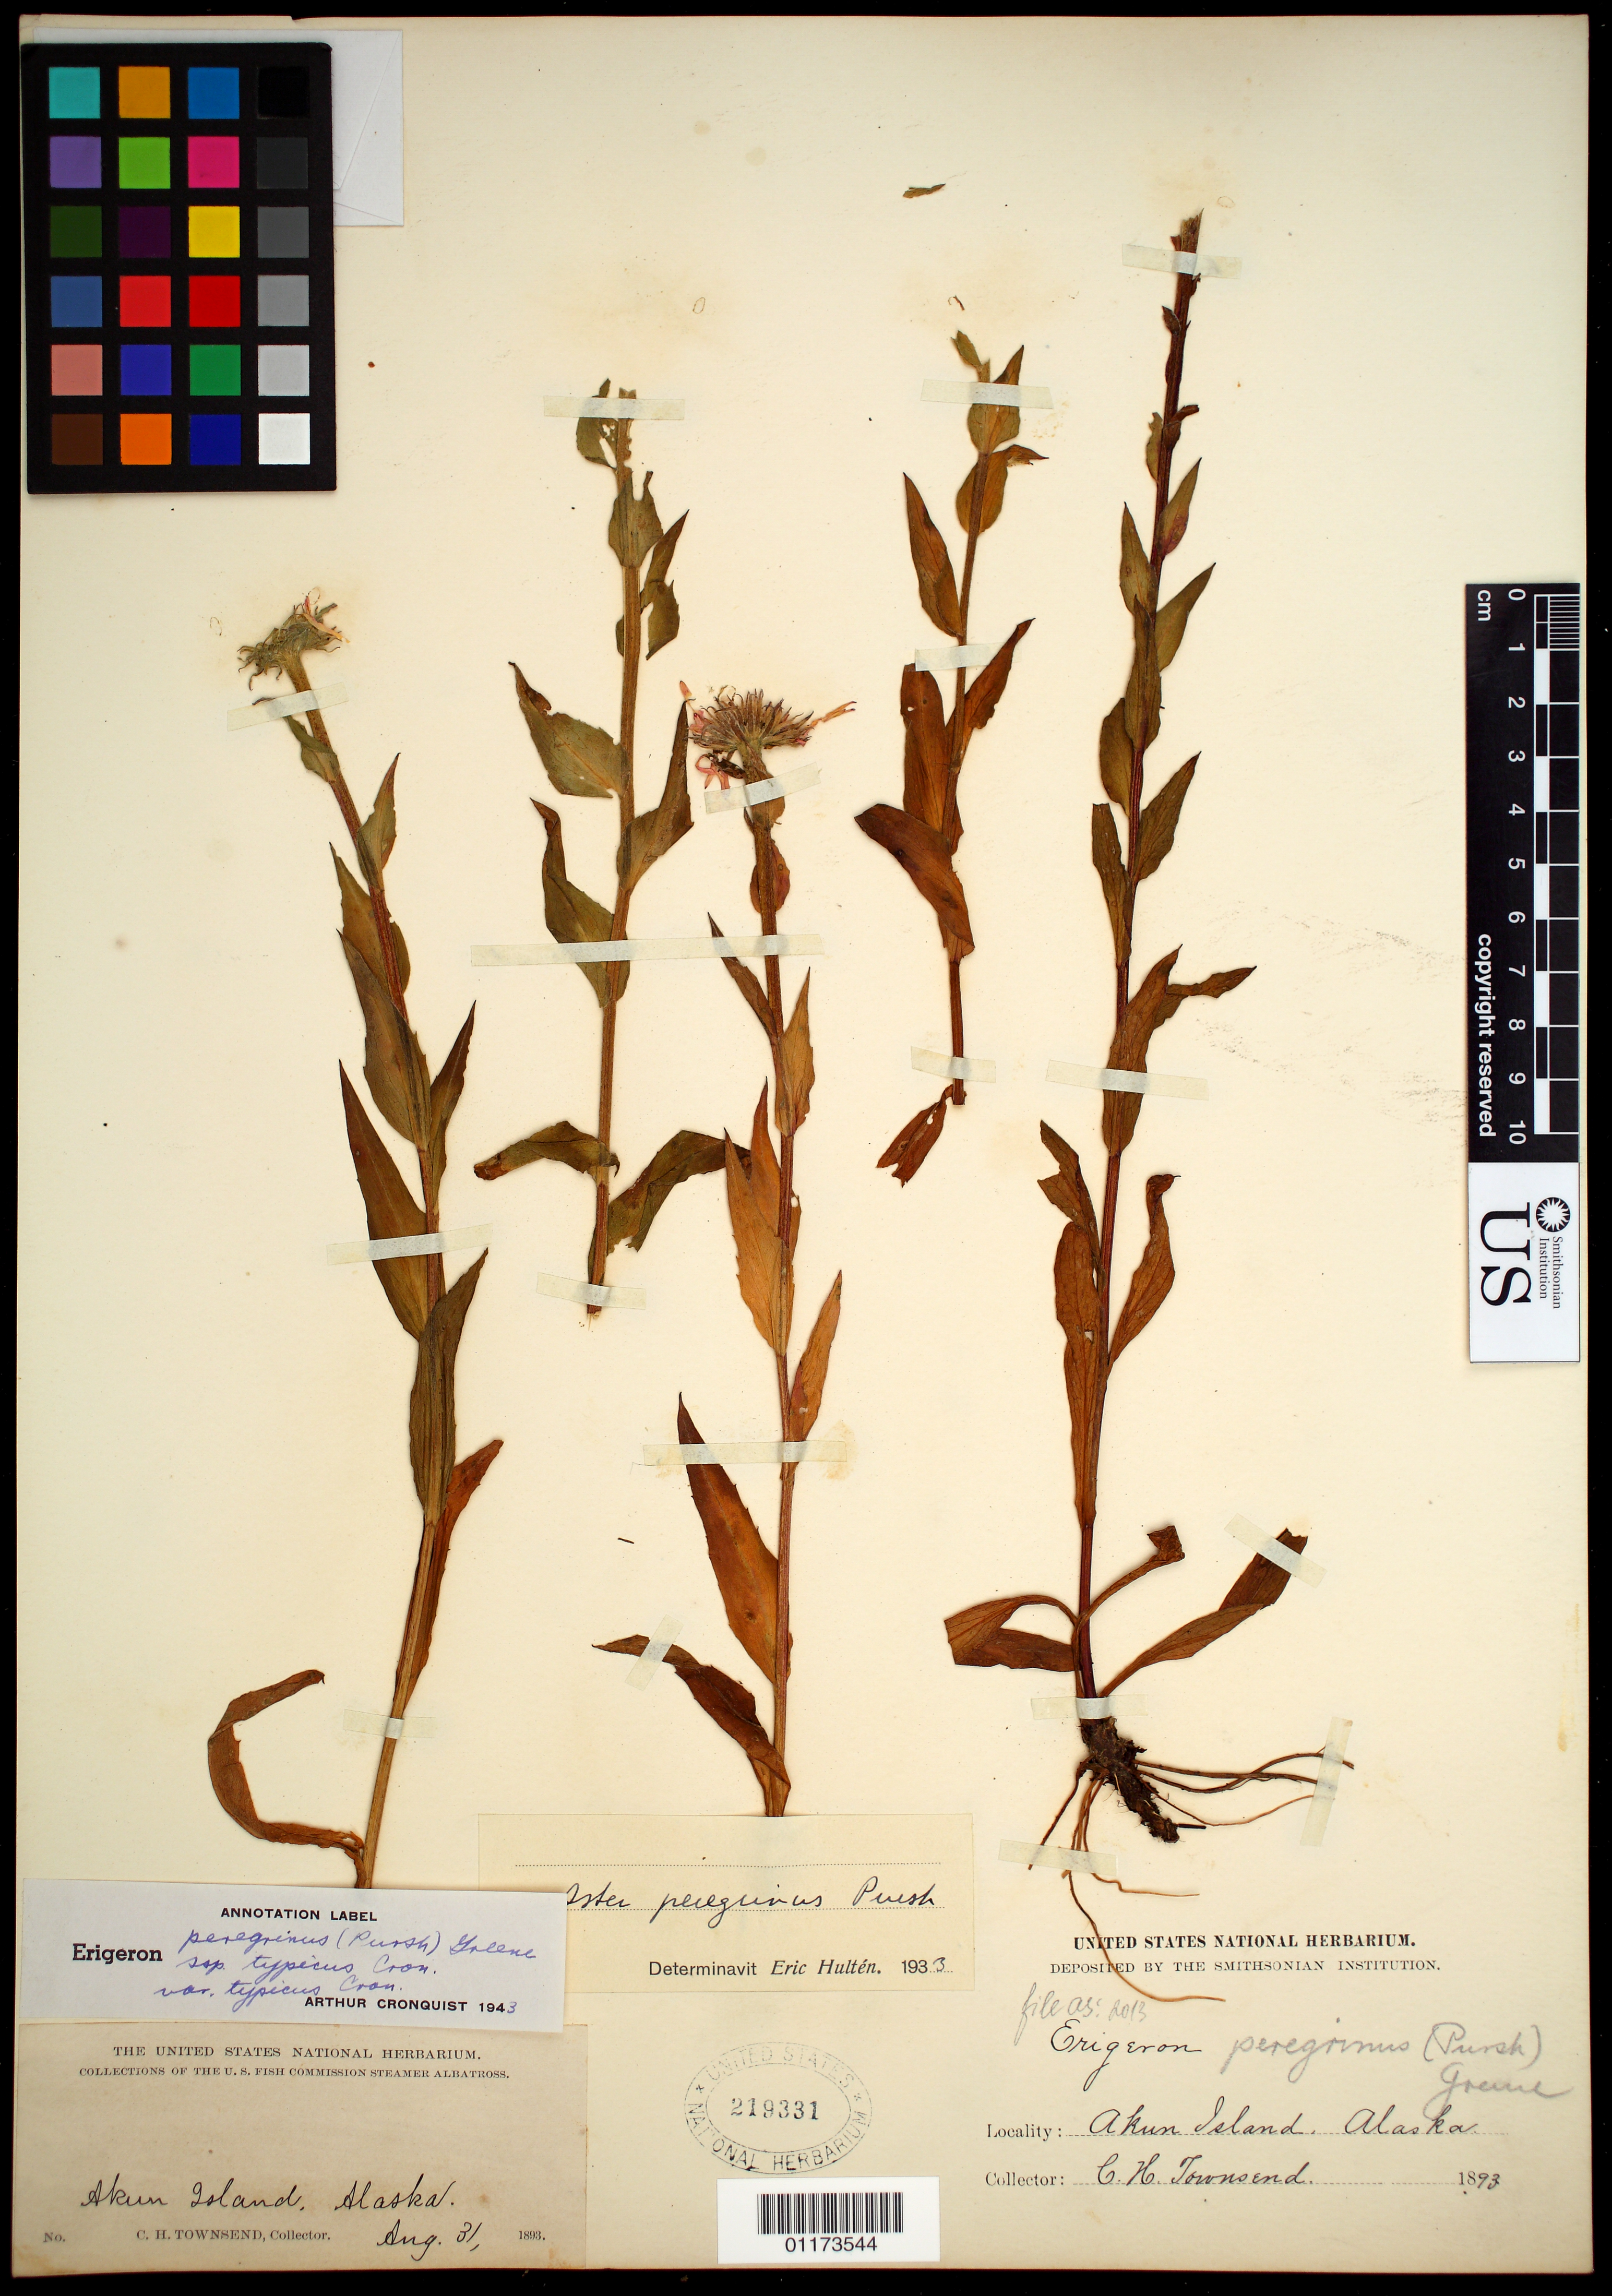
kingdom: Plantae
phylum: Tracheophyta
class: Magnoliopsida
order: Asterales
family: Asteraceae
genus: Erigeron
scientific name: Erigeron peregrinus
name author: (Banks ex Pursh) Greene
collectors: C. H. Townsend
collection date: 1893-08-31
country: United States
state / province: Alaska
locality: Akun Island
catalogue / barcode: US 219331